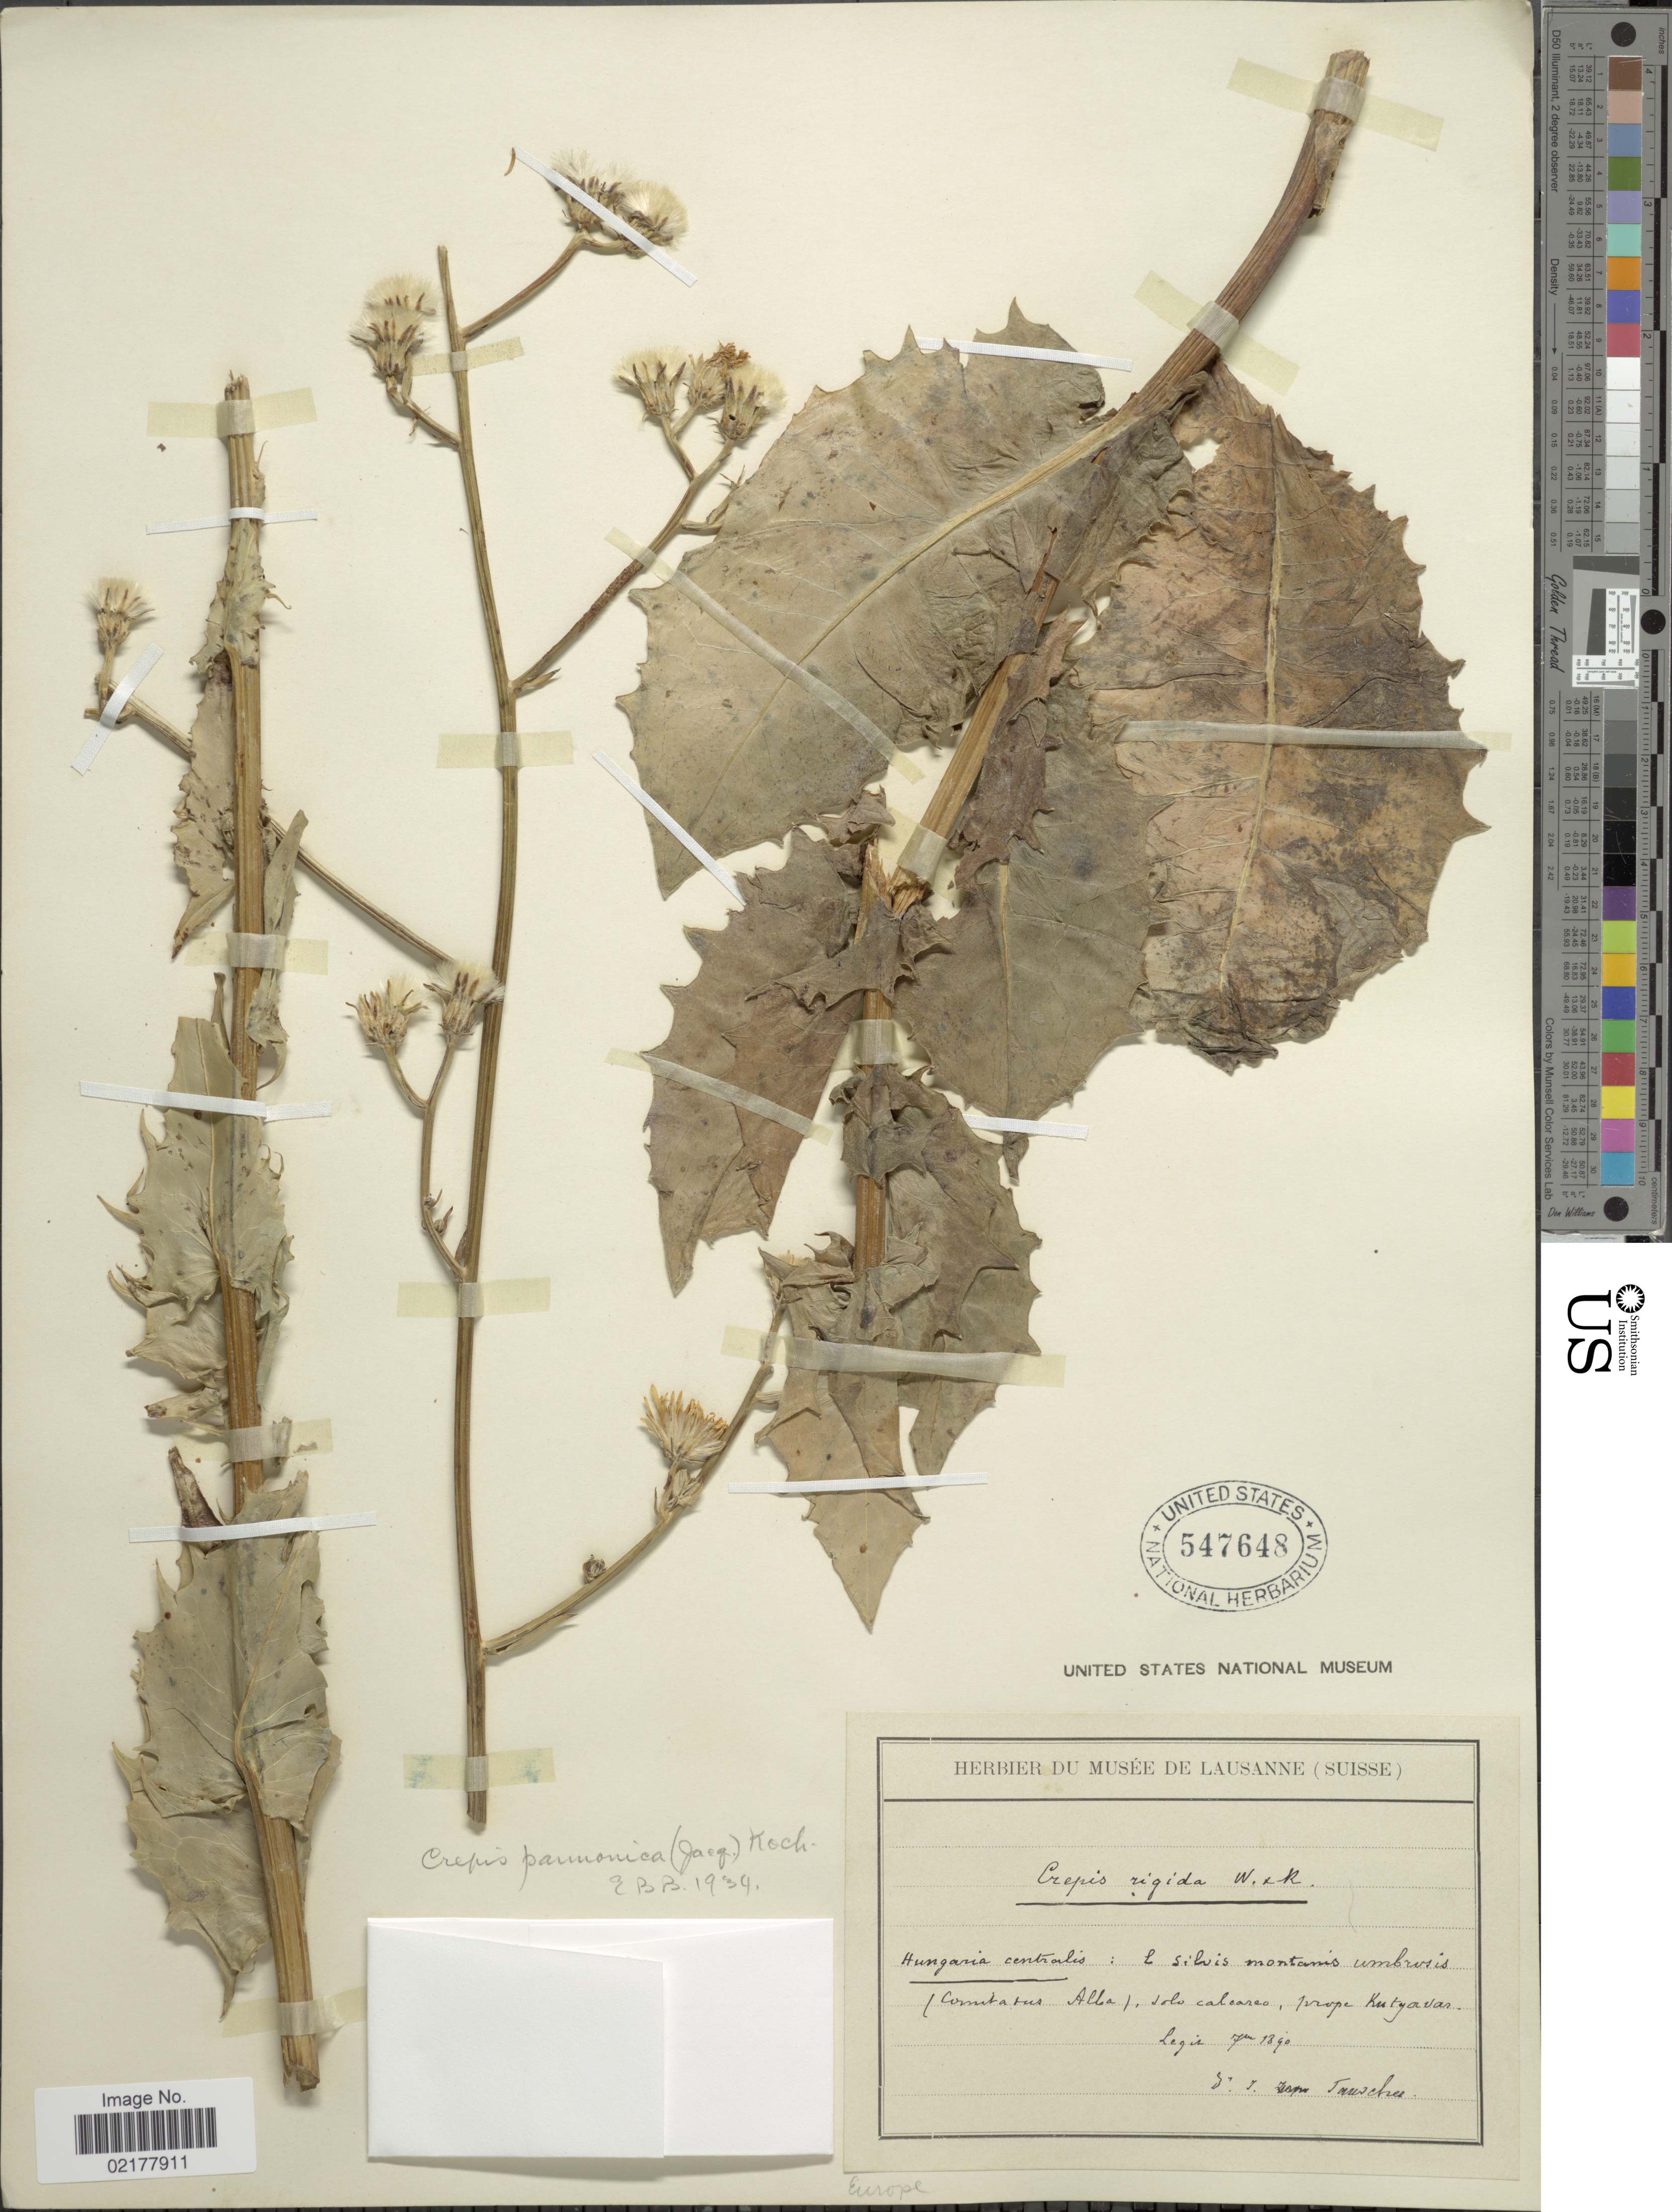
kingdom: Plantae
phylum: Tracheophyta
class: Magnoliopsida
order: Asterales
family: Asteraceae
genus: Crepis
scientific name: Crepis pannonica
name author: (Jacq.) K. Koch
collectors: Tauscher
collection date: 1890-09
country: Hungary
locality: Hungaria centralis: l silvis montanis umbrosis (Comitatus Alba), solo calcareo, prope Kutyavar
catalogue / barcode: US 547648